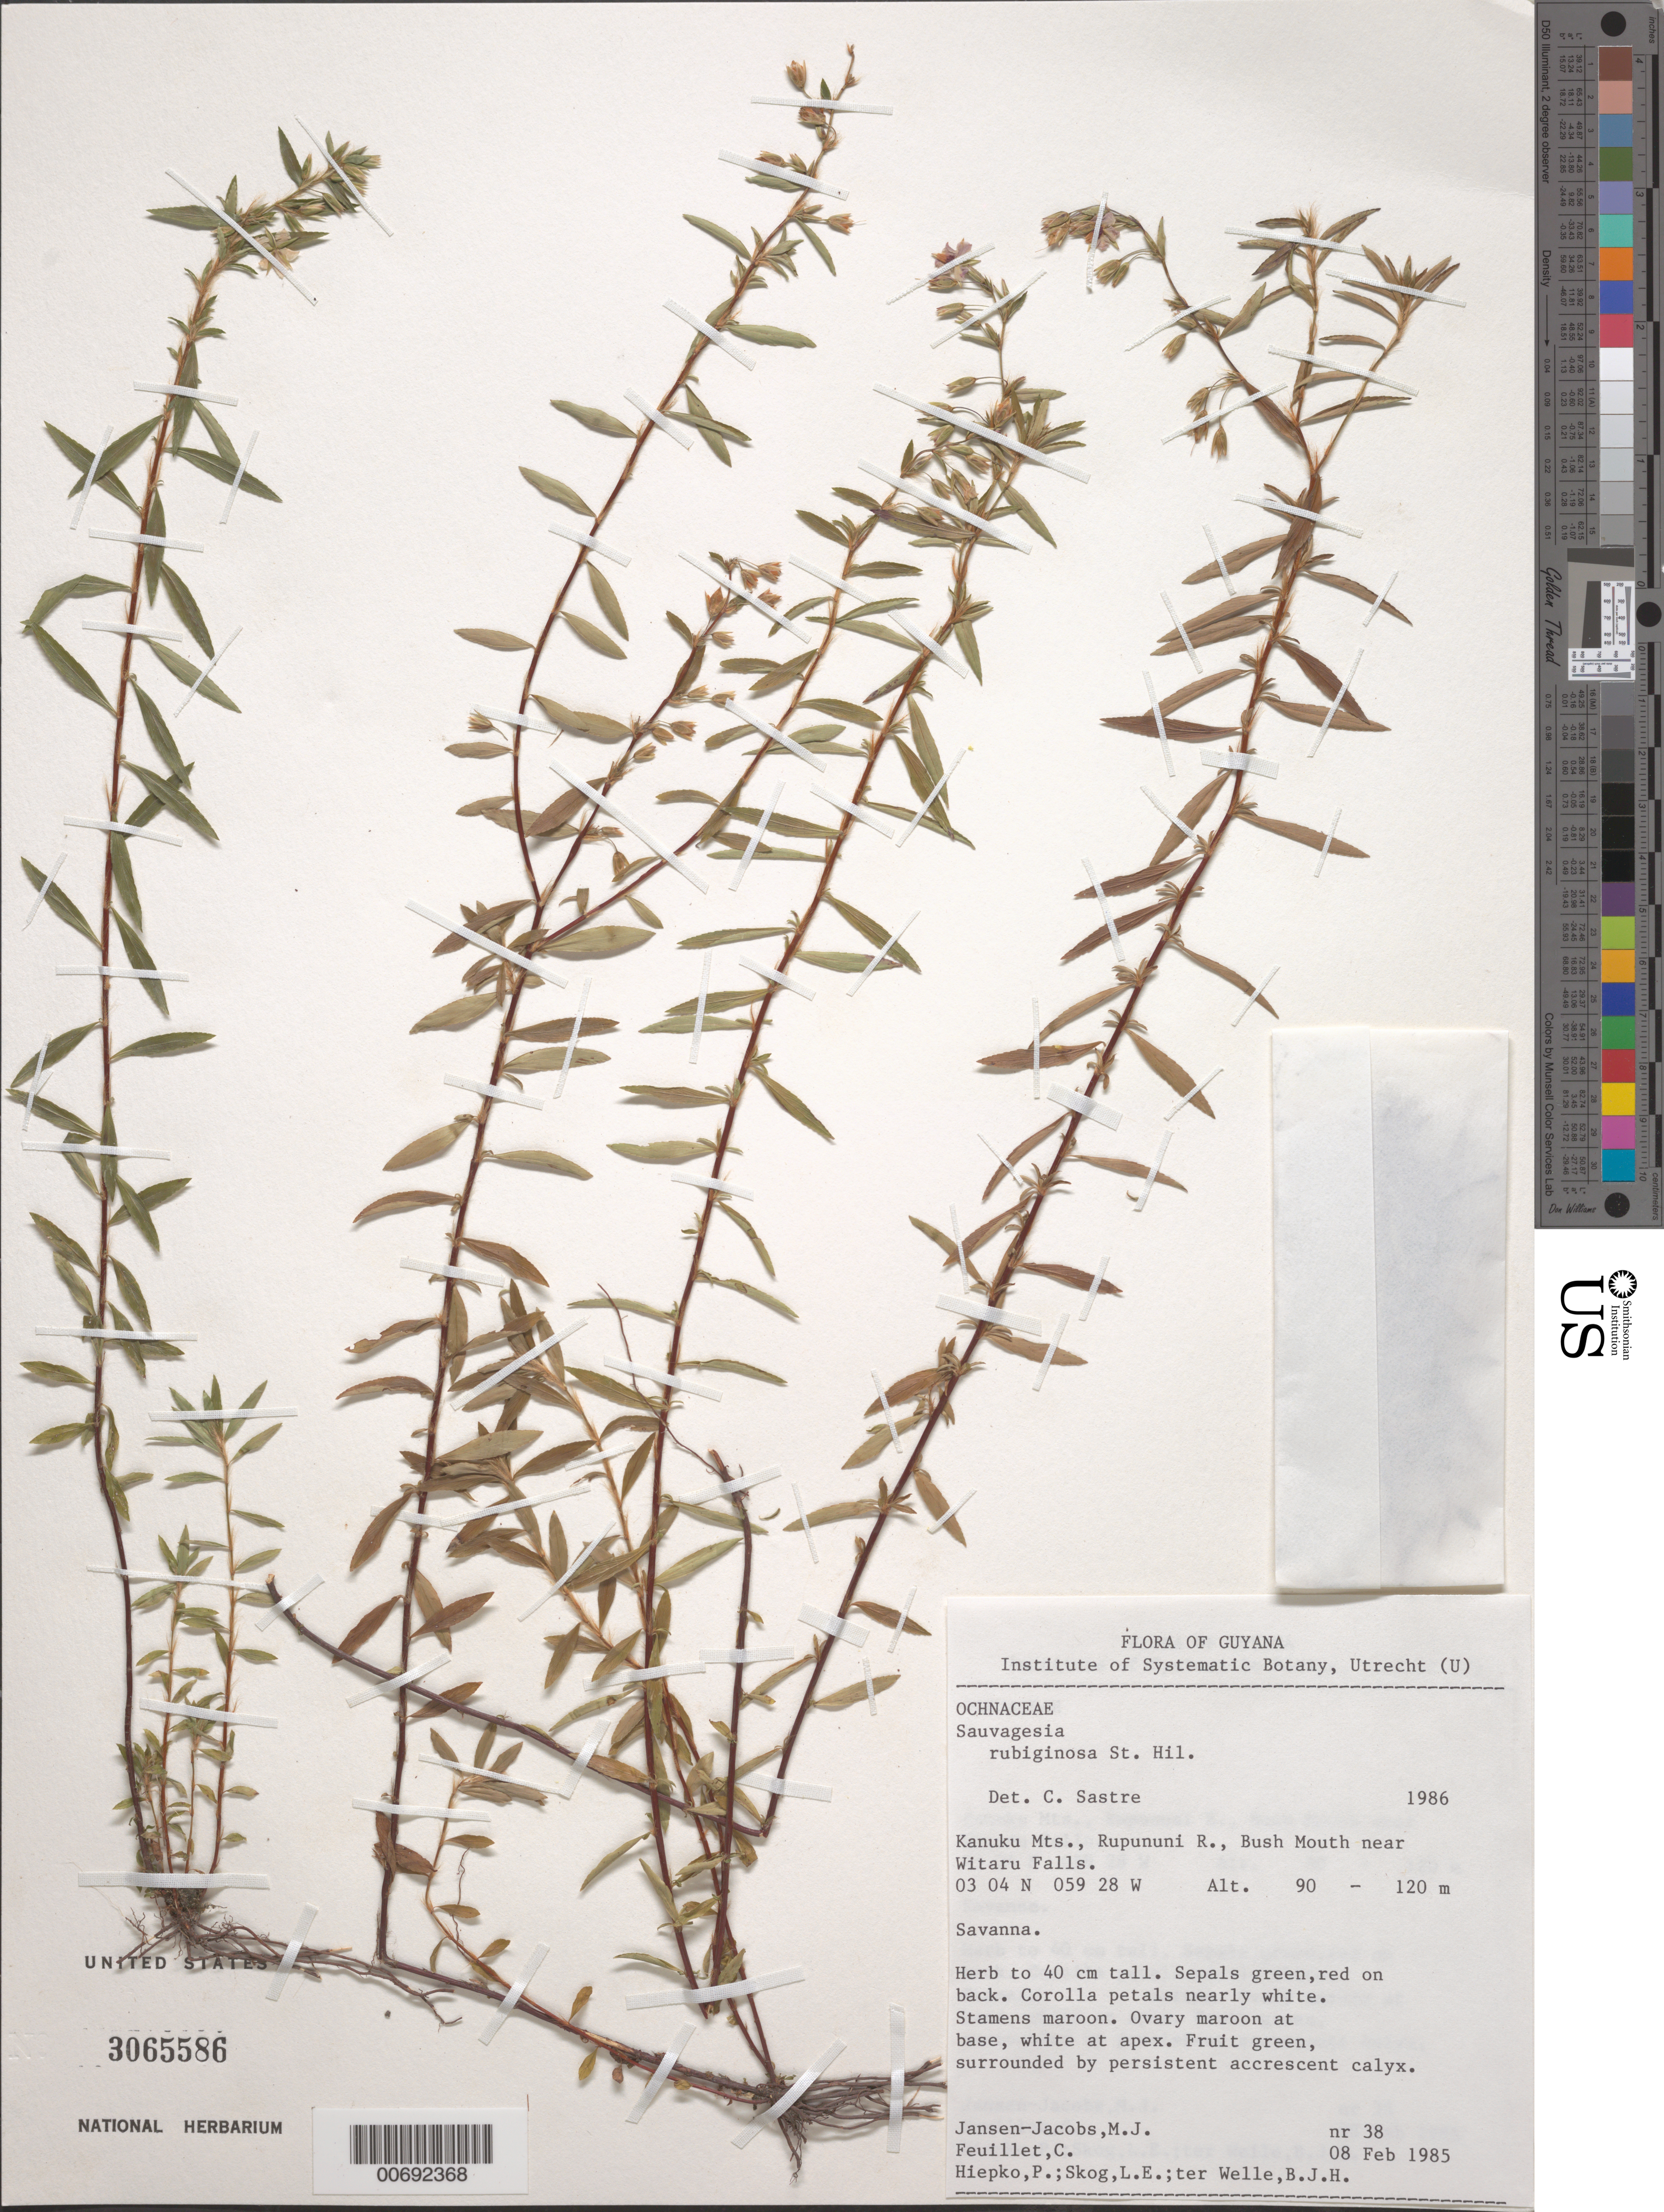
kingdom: Plantae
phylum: Tracheophyta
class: Magnoliopsida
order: Malpighiales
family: Ochnaceae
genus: Sauvagesia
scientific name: Sauvagesia rubiginosa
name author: A. St.-Hil.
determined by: Sastre, C. H. L.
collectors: M. J. Jansen-Jacobs, C. Feuillet, P. H. Hiepko, L. E. Skog & B. Welle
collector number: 38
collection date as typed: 8-Feb-85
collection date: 1985-02-08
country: Guyana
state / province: U. Takutu-U. Essequibo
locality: Kanuku Mts., Rupununi R., Bush Mouth near Witaru Falls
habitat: Savanna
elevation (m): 90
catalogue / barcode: US 3065586